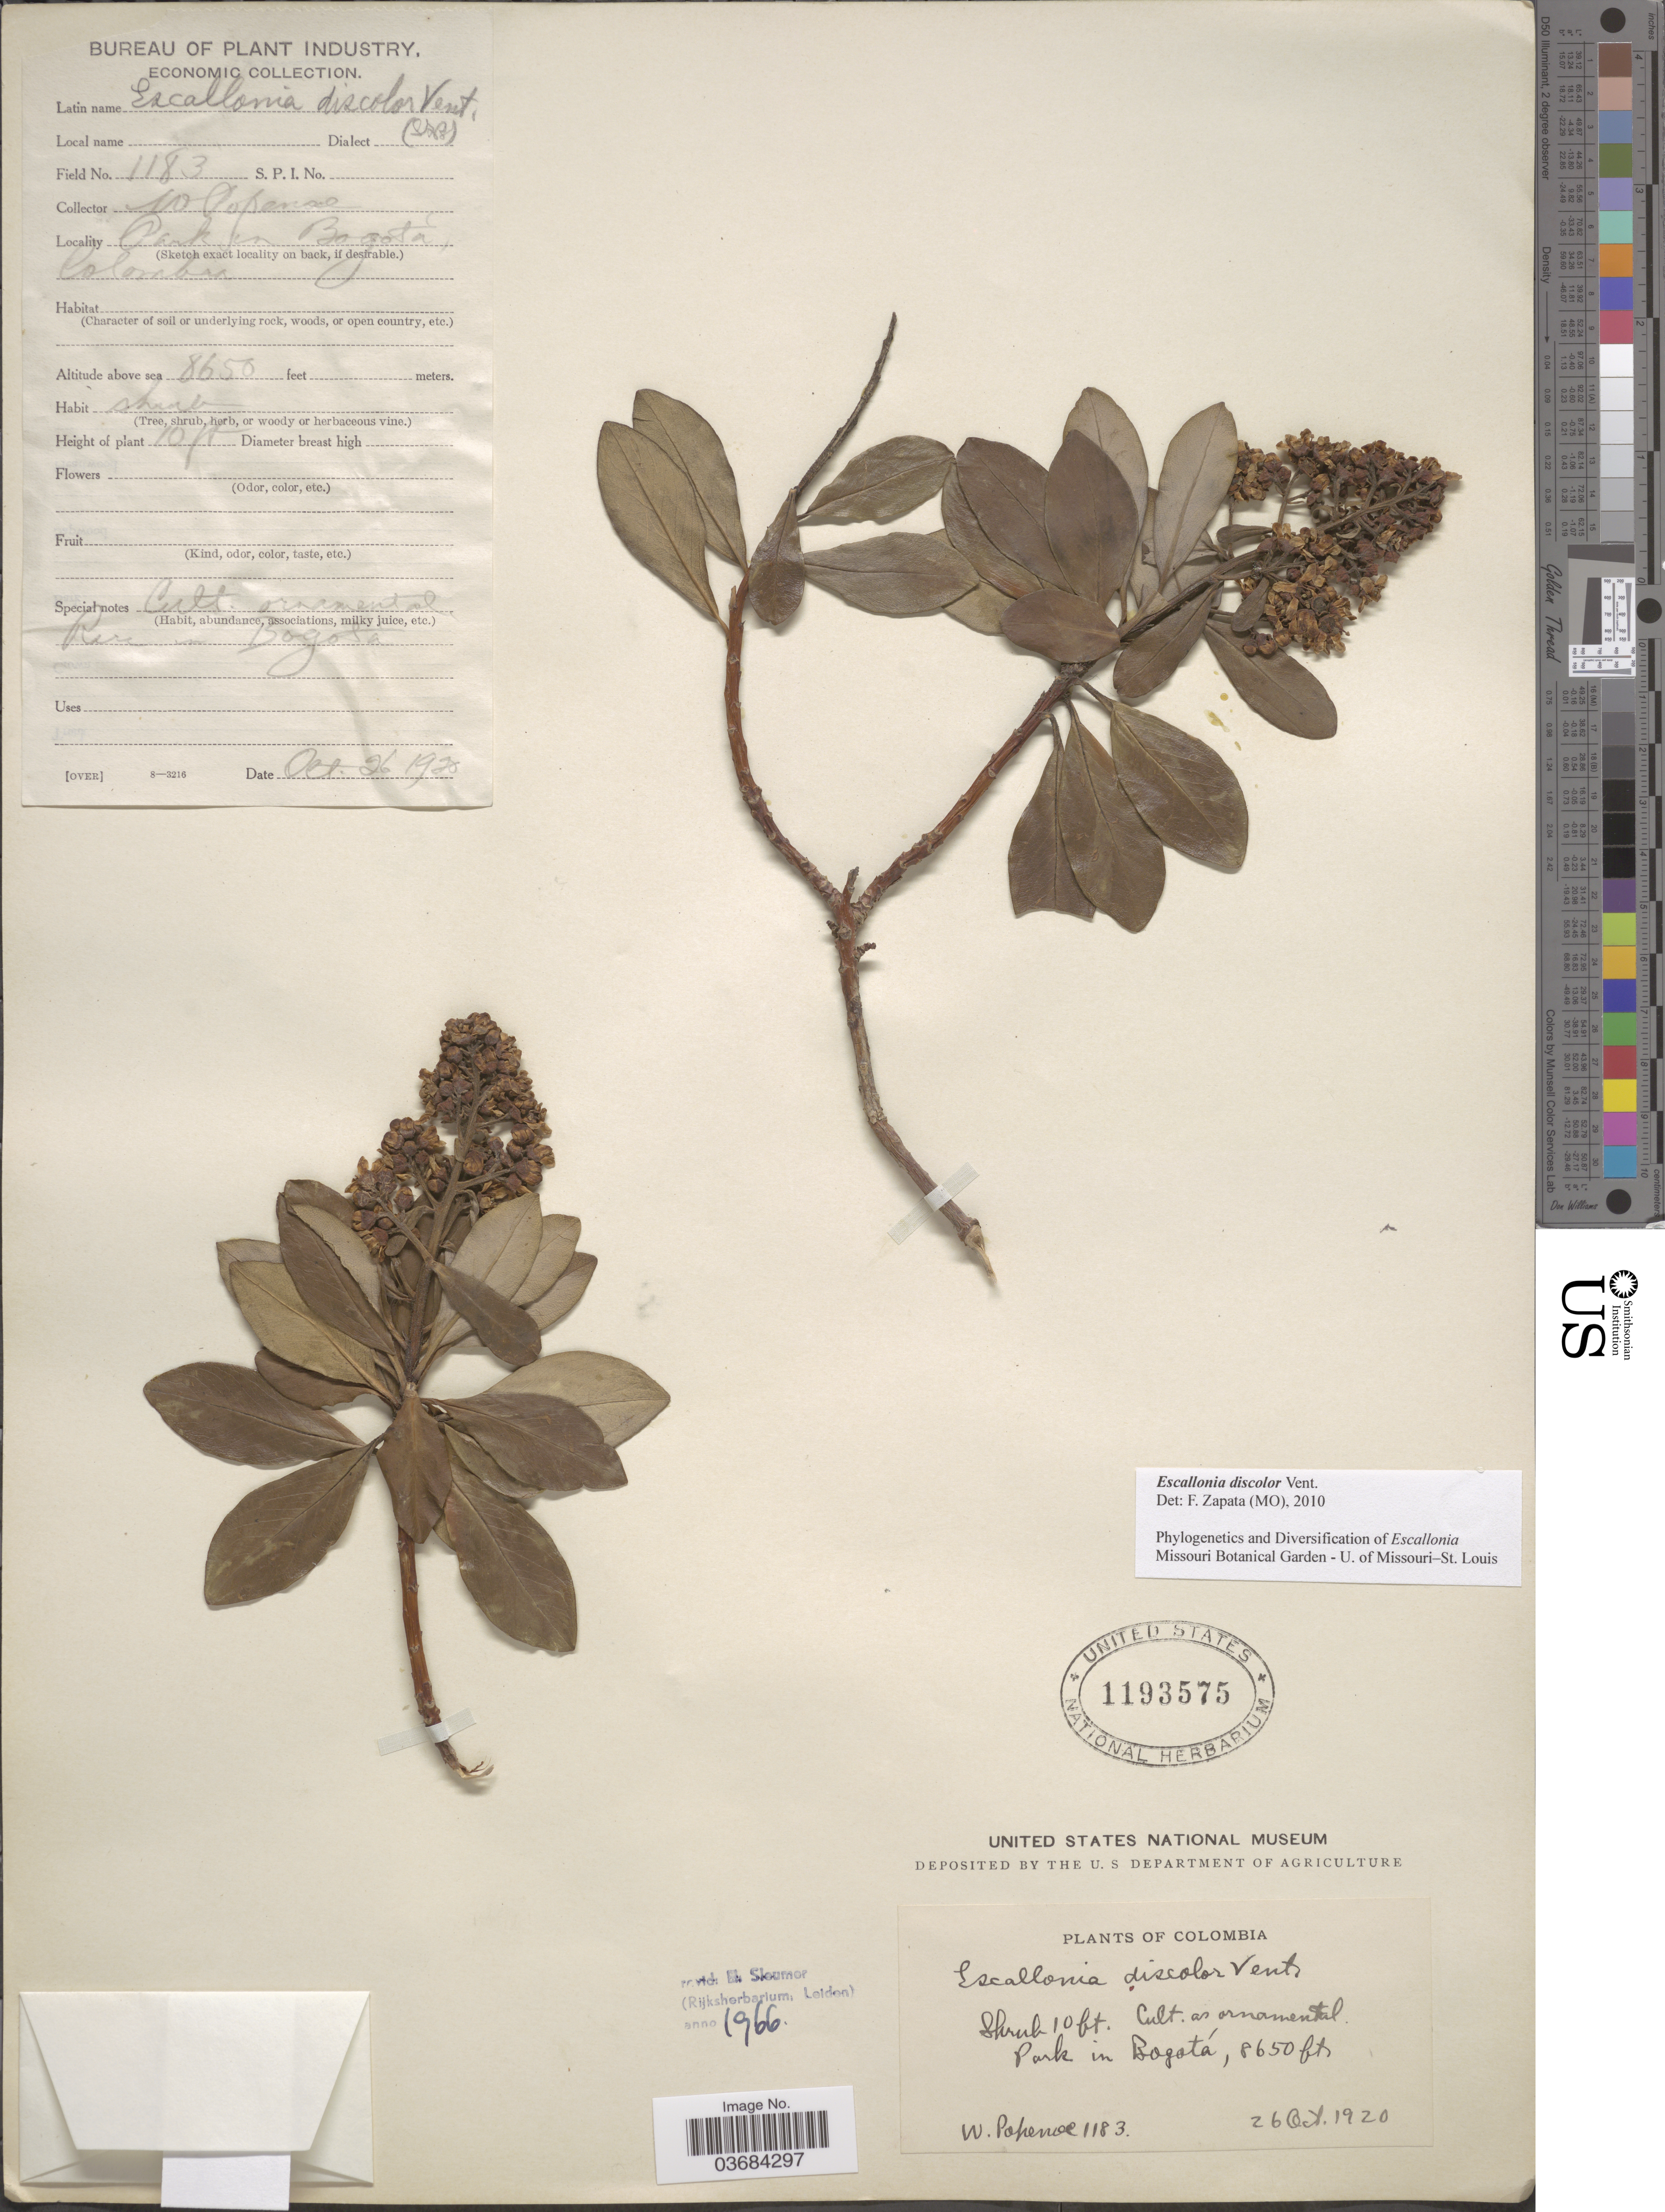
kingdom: Plantae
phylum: Tracheophyta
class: Magnoliopsida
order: Escalloniales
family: Escalloniaceae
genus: Escallonia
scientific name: Escallonia discolor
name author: Vent.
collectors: W. Popenoe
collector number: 1183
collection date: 1920-10-26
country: Colombia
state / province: Bogota D.C.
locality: Park in Bogotá.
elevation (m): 2637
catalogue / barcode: US 1193575